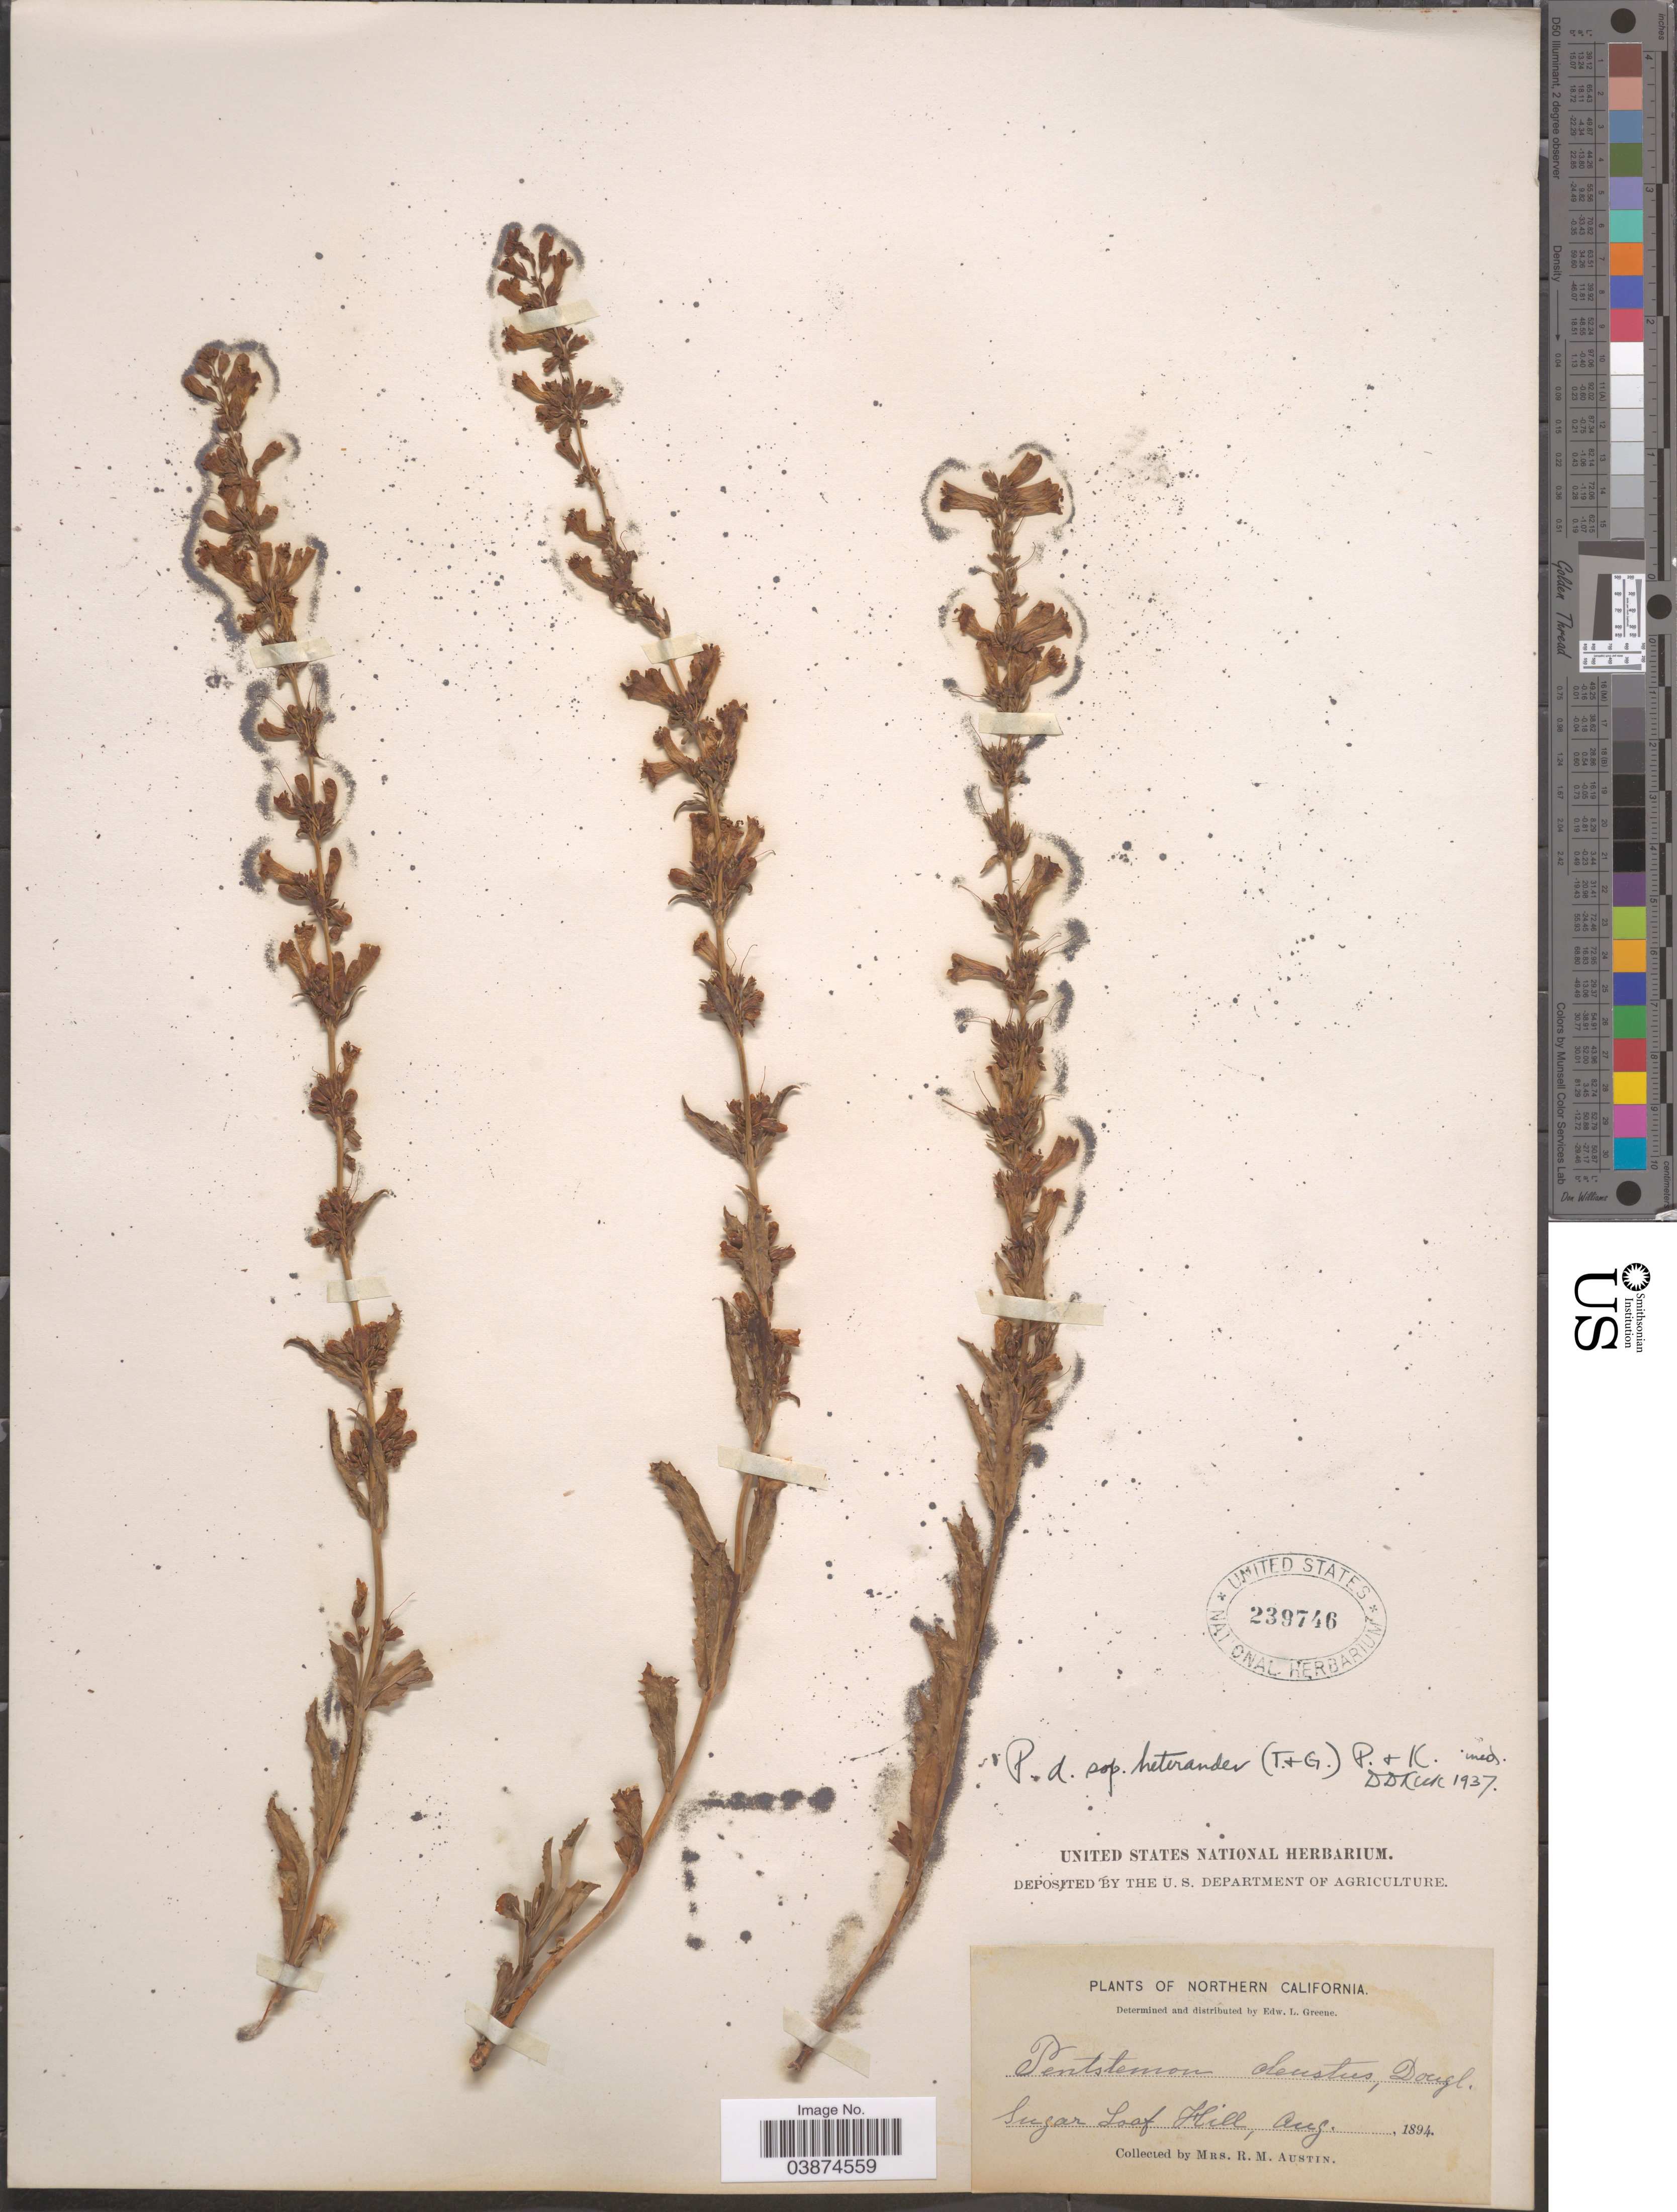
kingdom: Plantae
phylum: Tracheophyta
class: Magnoliopsida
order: Lamiales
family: Plantaginaceae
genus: Penstemon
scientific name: Penstemon deustus var. heterander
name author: (Torr. & A. Gray) Cronquist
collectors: R. Austin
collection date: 1894-08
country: United States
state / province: California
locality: Northern California. Sugar Loaf Hill.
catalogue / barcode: US 239746